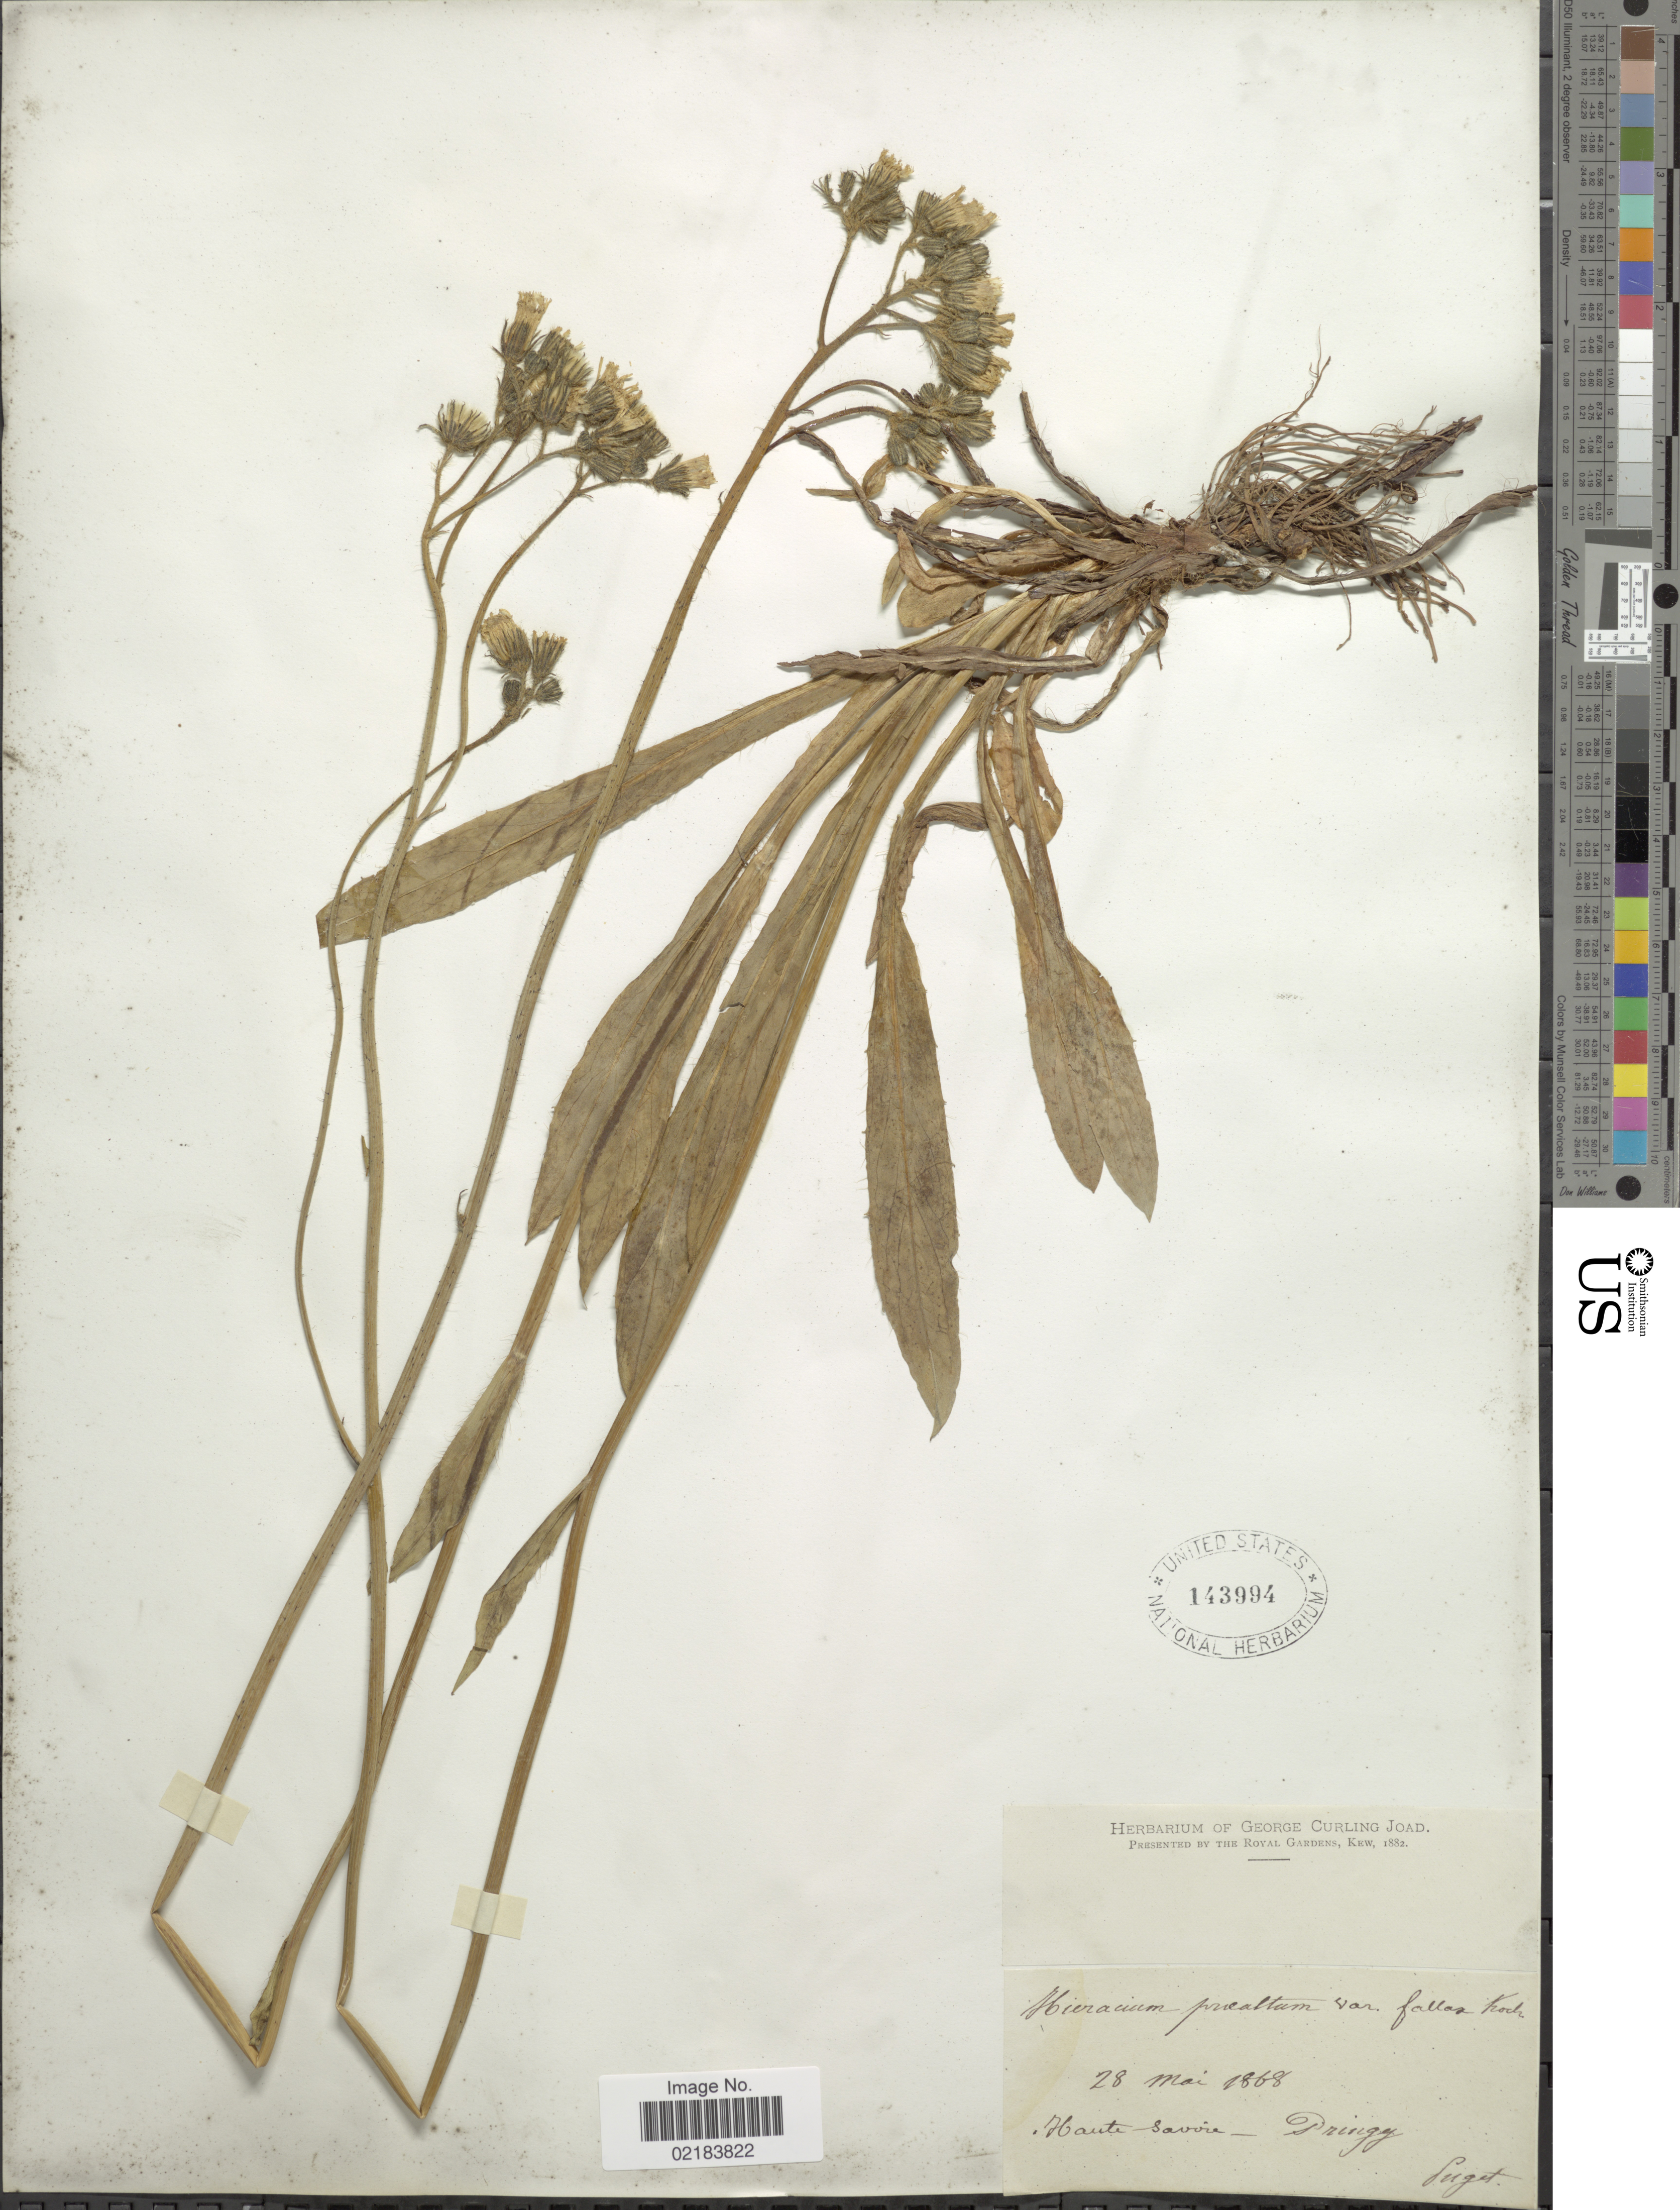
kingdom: Plantae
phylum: Tracheophyta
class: Magnoliopsida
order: Asterales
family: Asteraceae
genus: Pilosella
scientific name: Pilosella piloselloides subsp. praealta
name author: (Gochnat) S. Bräut. & Greuter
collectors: -. Puget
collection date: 1868-05-28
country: France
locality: Haute-Savoie - Pringy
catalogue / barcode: US 143994